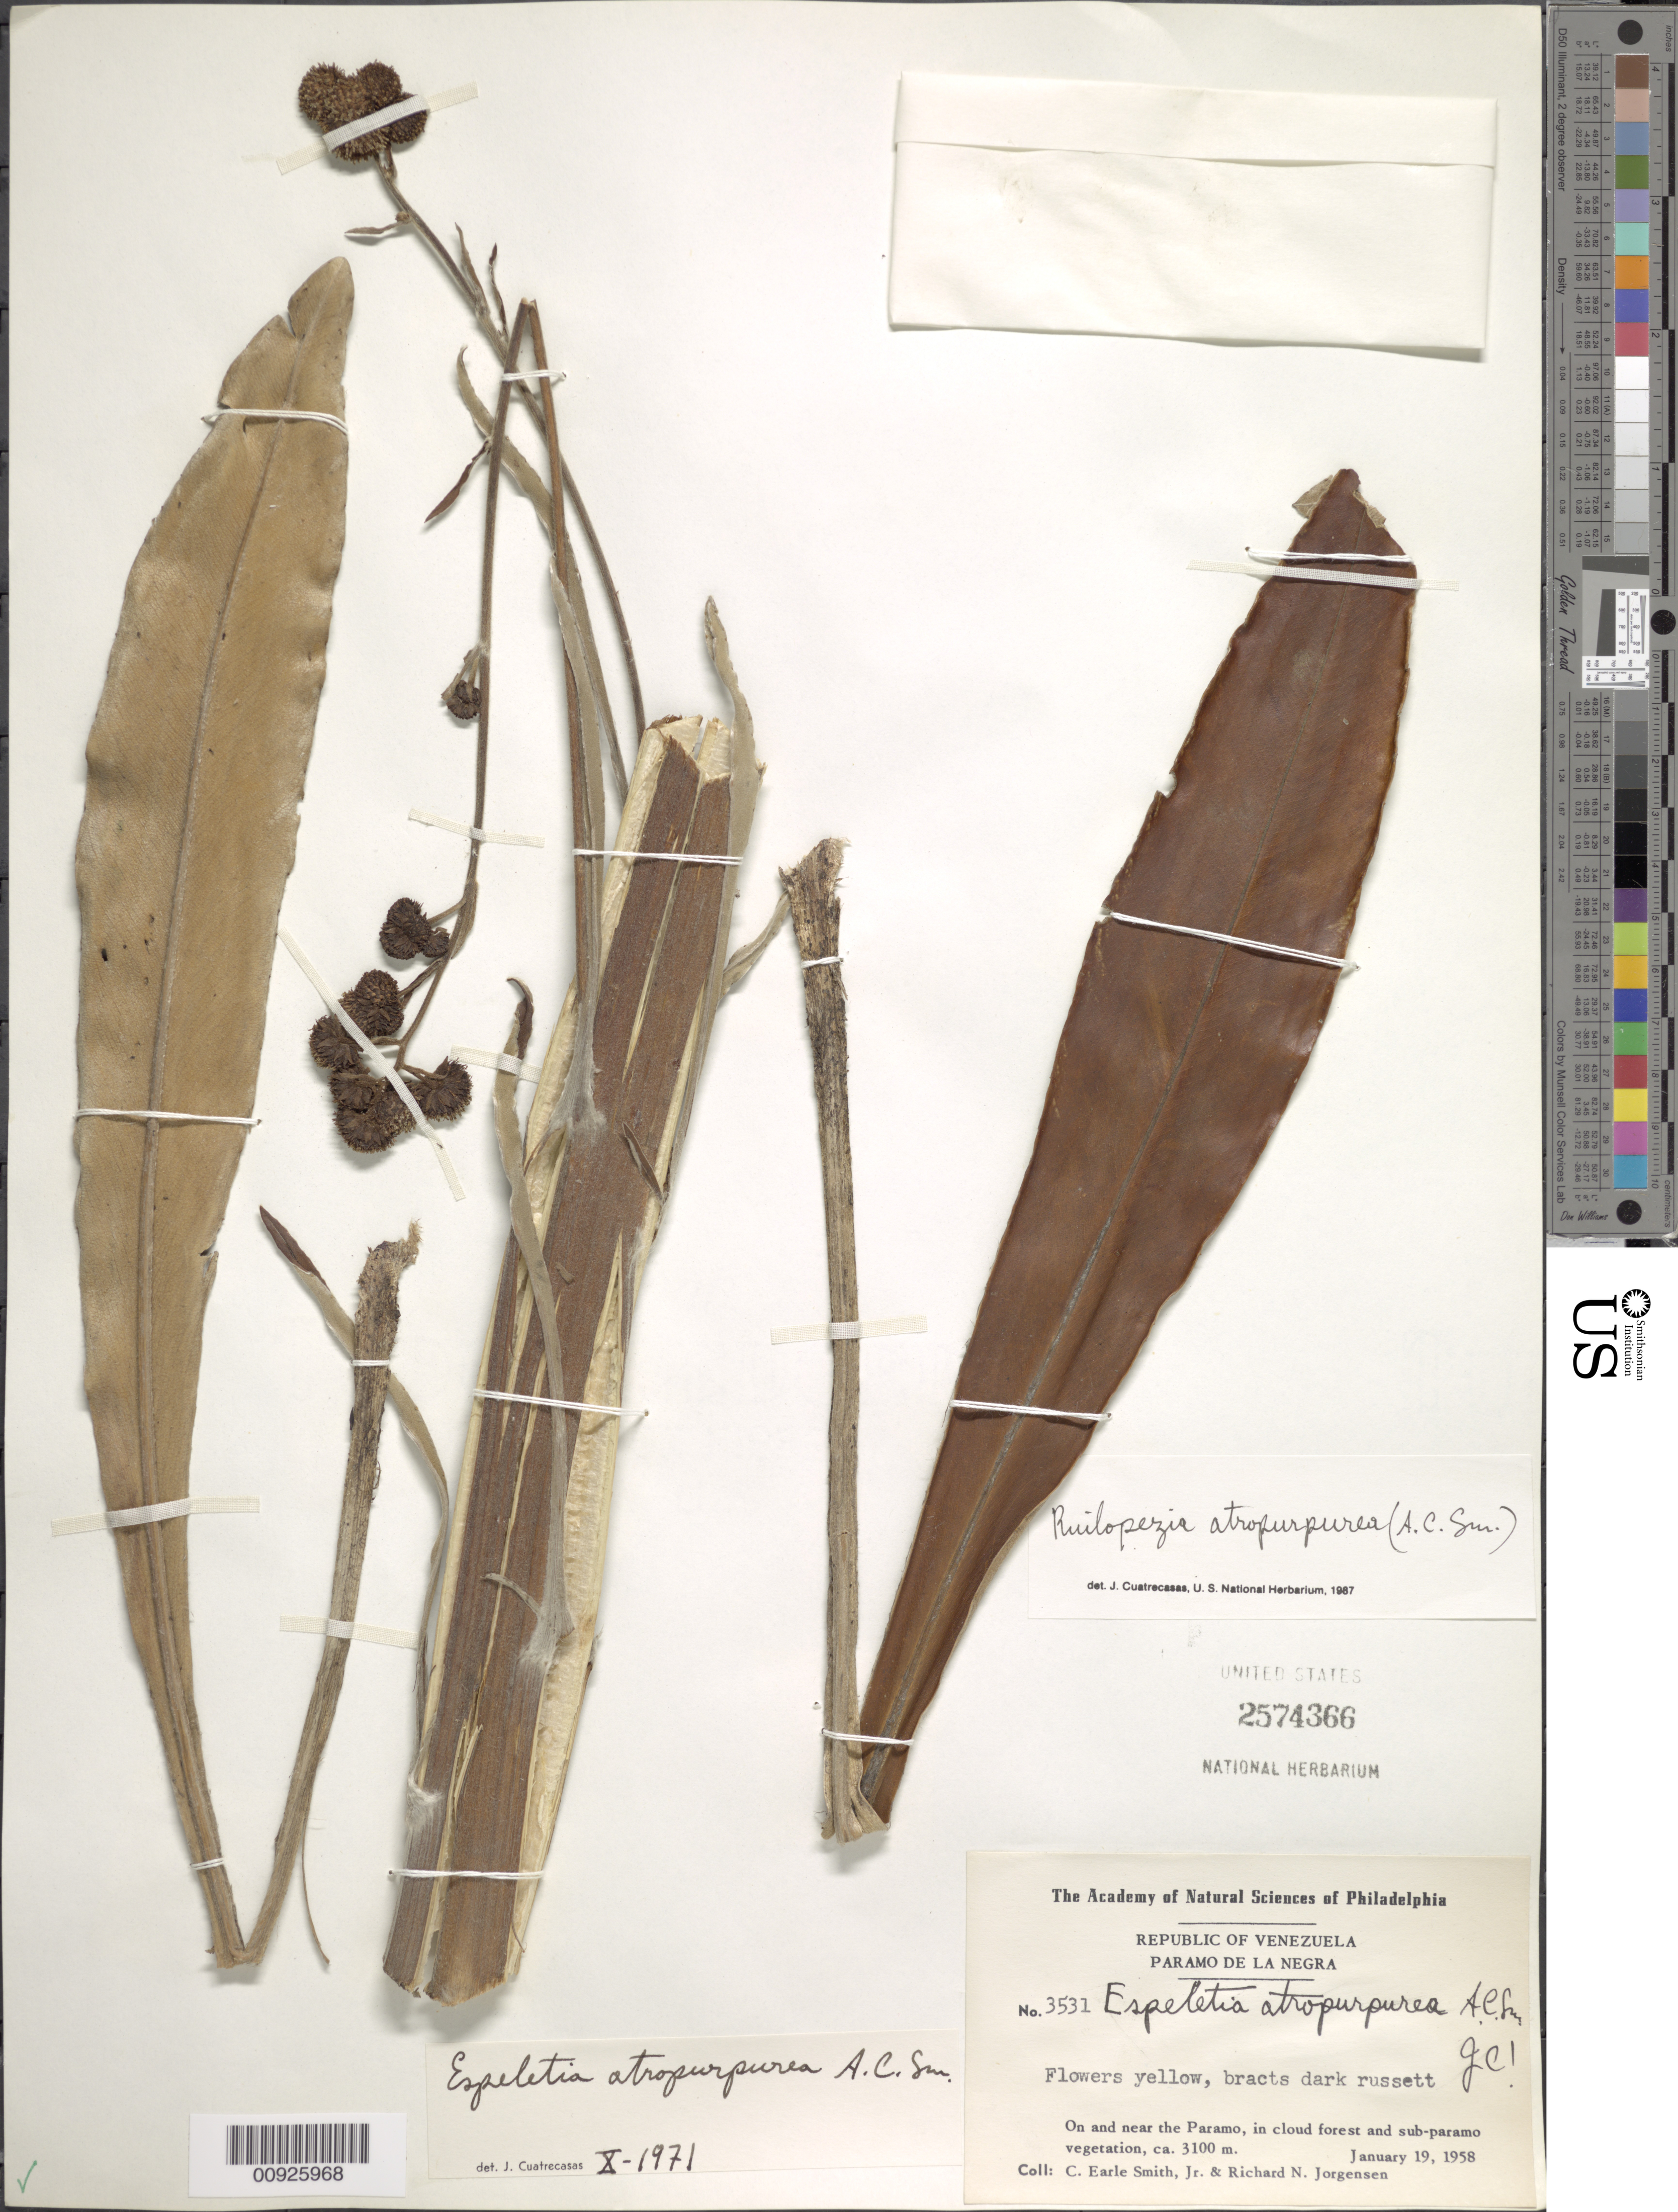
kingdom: Plantae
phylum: Tracheophyta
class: Magnoliopsida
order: Asterales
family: Asteraceae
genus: Ruilopezia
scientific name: Ruilopezia atropurpurea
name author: (A.C. Sm.) Cuatrec.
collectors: C. E. Smith Jr.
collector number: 3531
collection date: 1958-01-19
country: Venezuela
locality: Páramo de la Negra. On and near the páramo, in cloud forest and sub-páramo vegetation.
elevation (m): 3100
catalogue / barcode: US 2574366